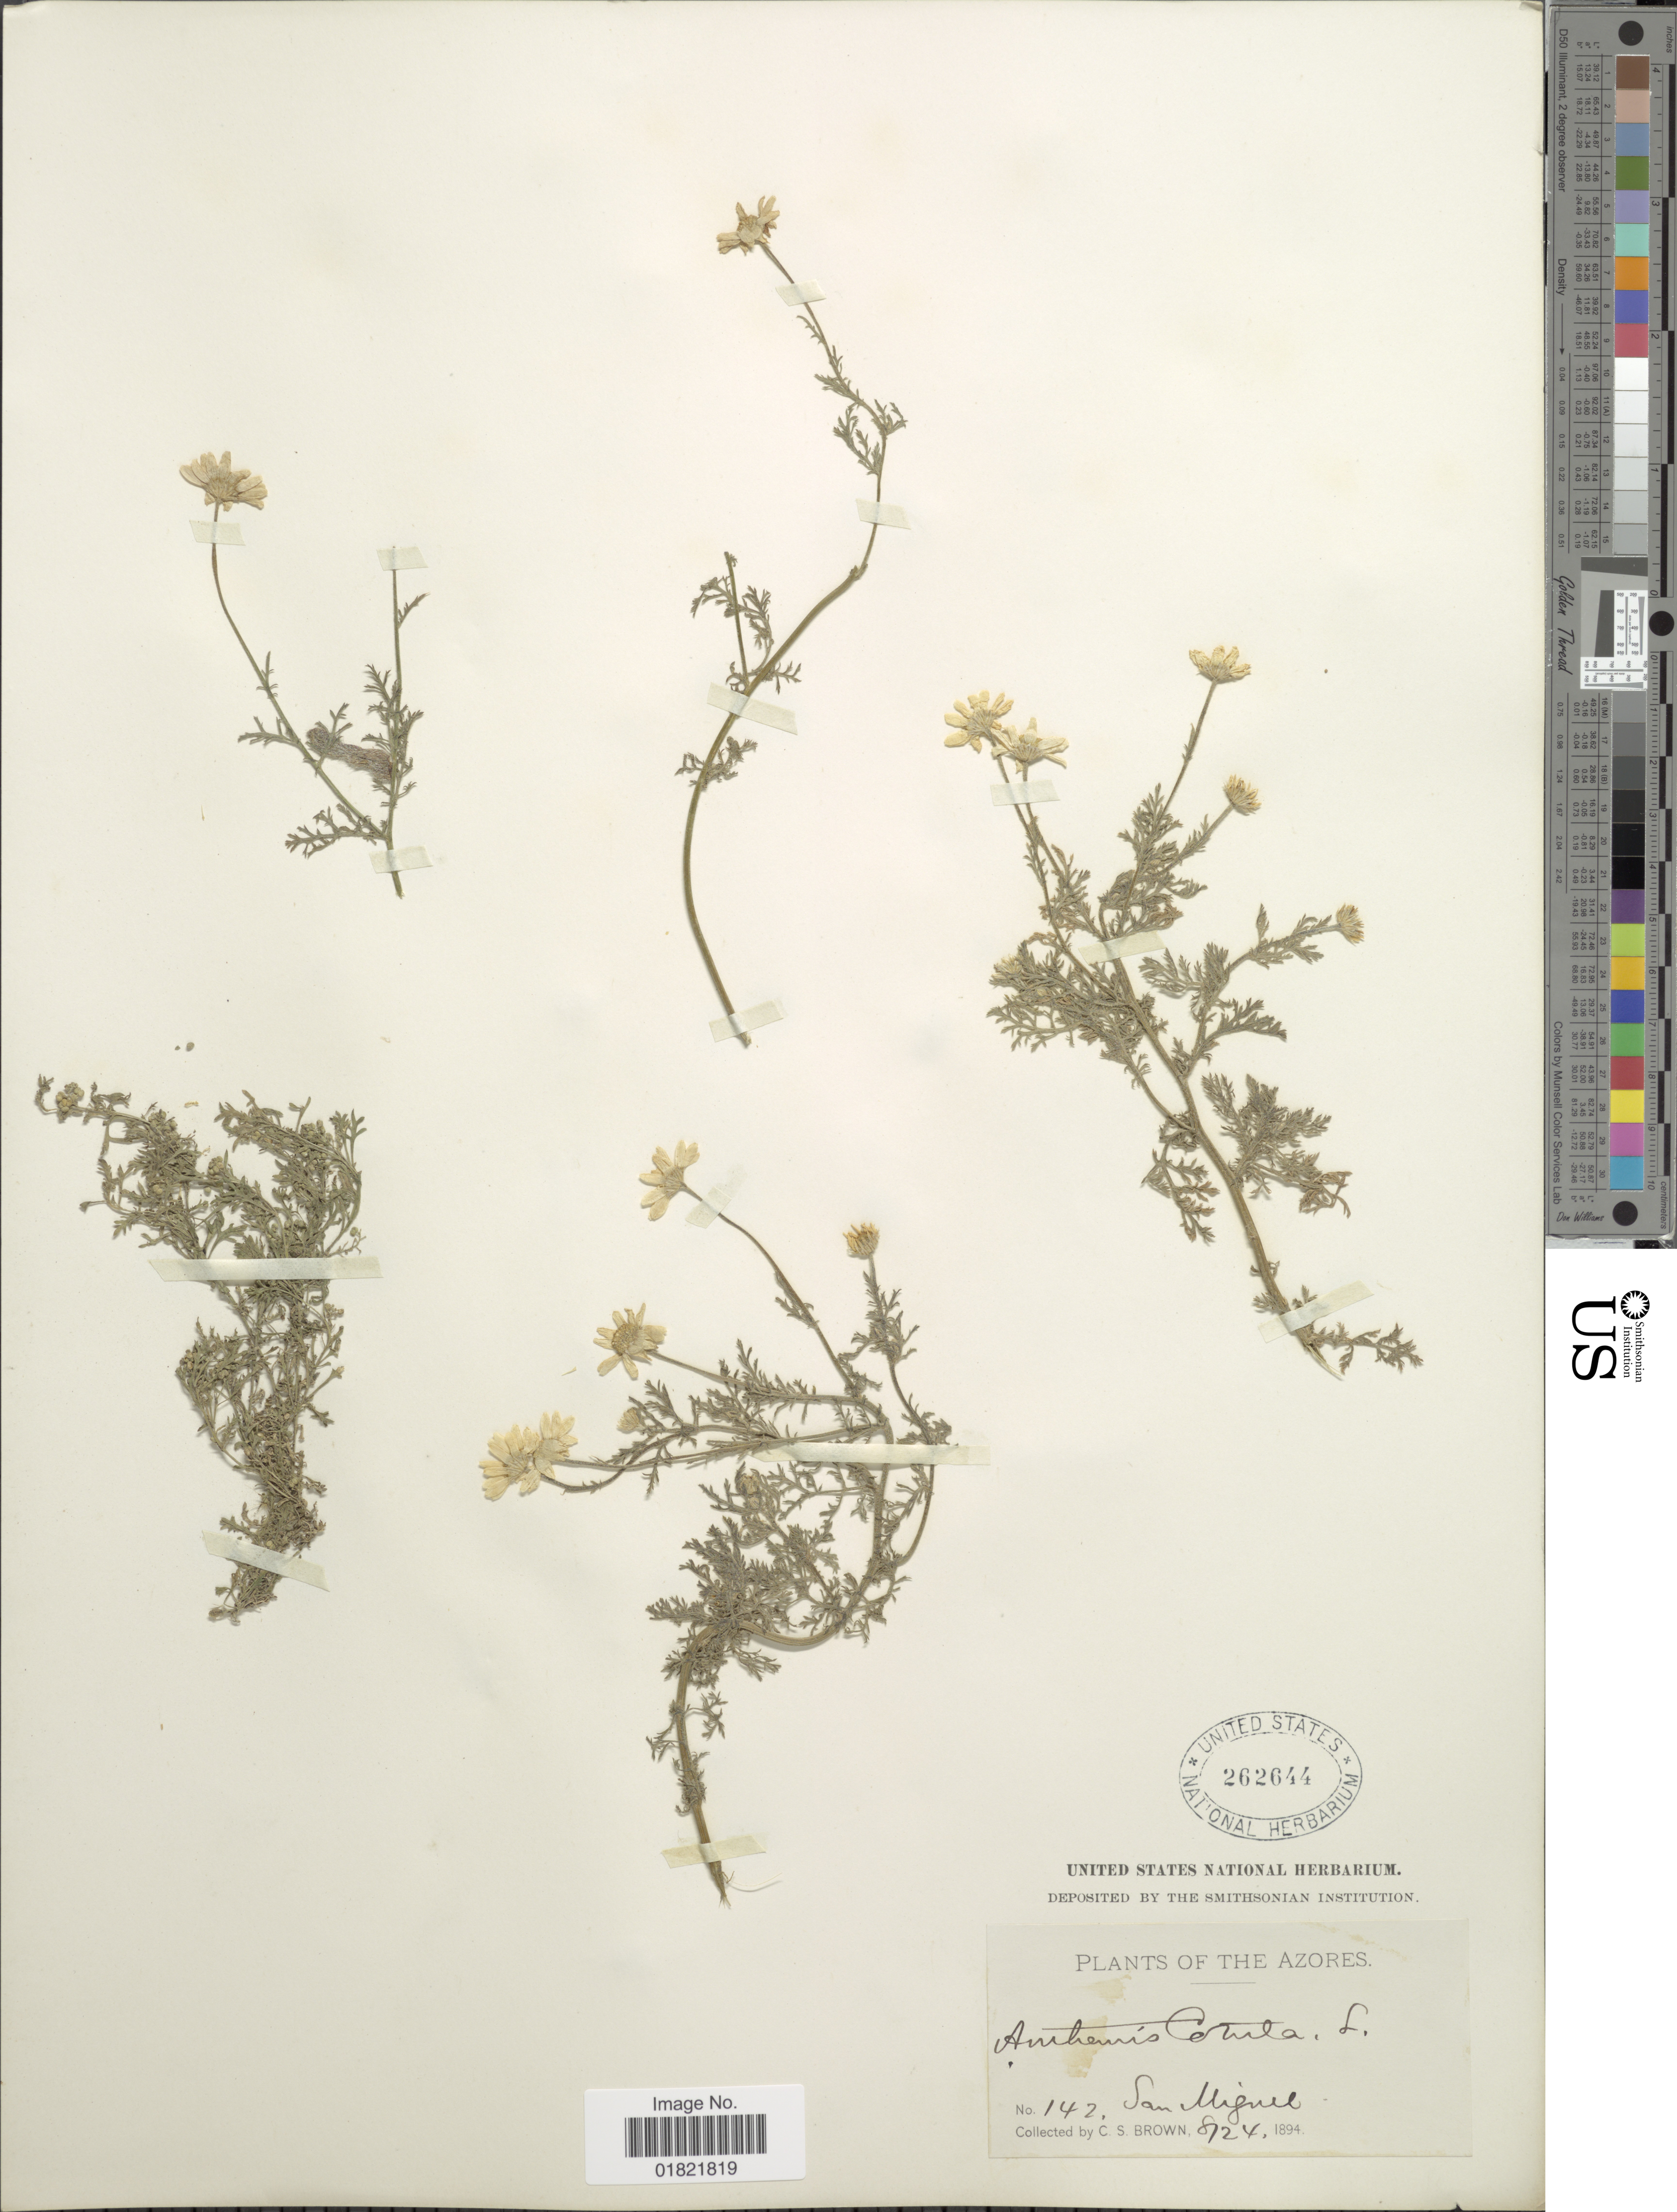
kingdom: Plantae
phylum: Tracheophyta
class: Magnoliopsida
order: Asterales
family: Asteraceae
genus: Anthemis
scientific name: Anthemis cotula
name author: L.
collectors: C. S. Brown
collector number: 142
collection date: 1894-08-24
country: Portugal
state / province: Azores (Aut. Reg.)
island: São Miguel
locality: San Miguel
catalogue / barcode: US 262644